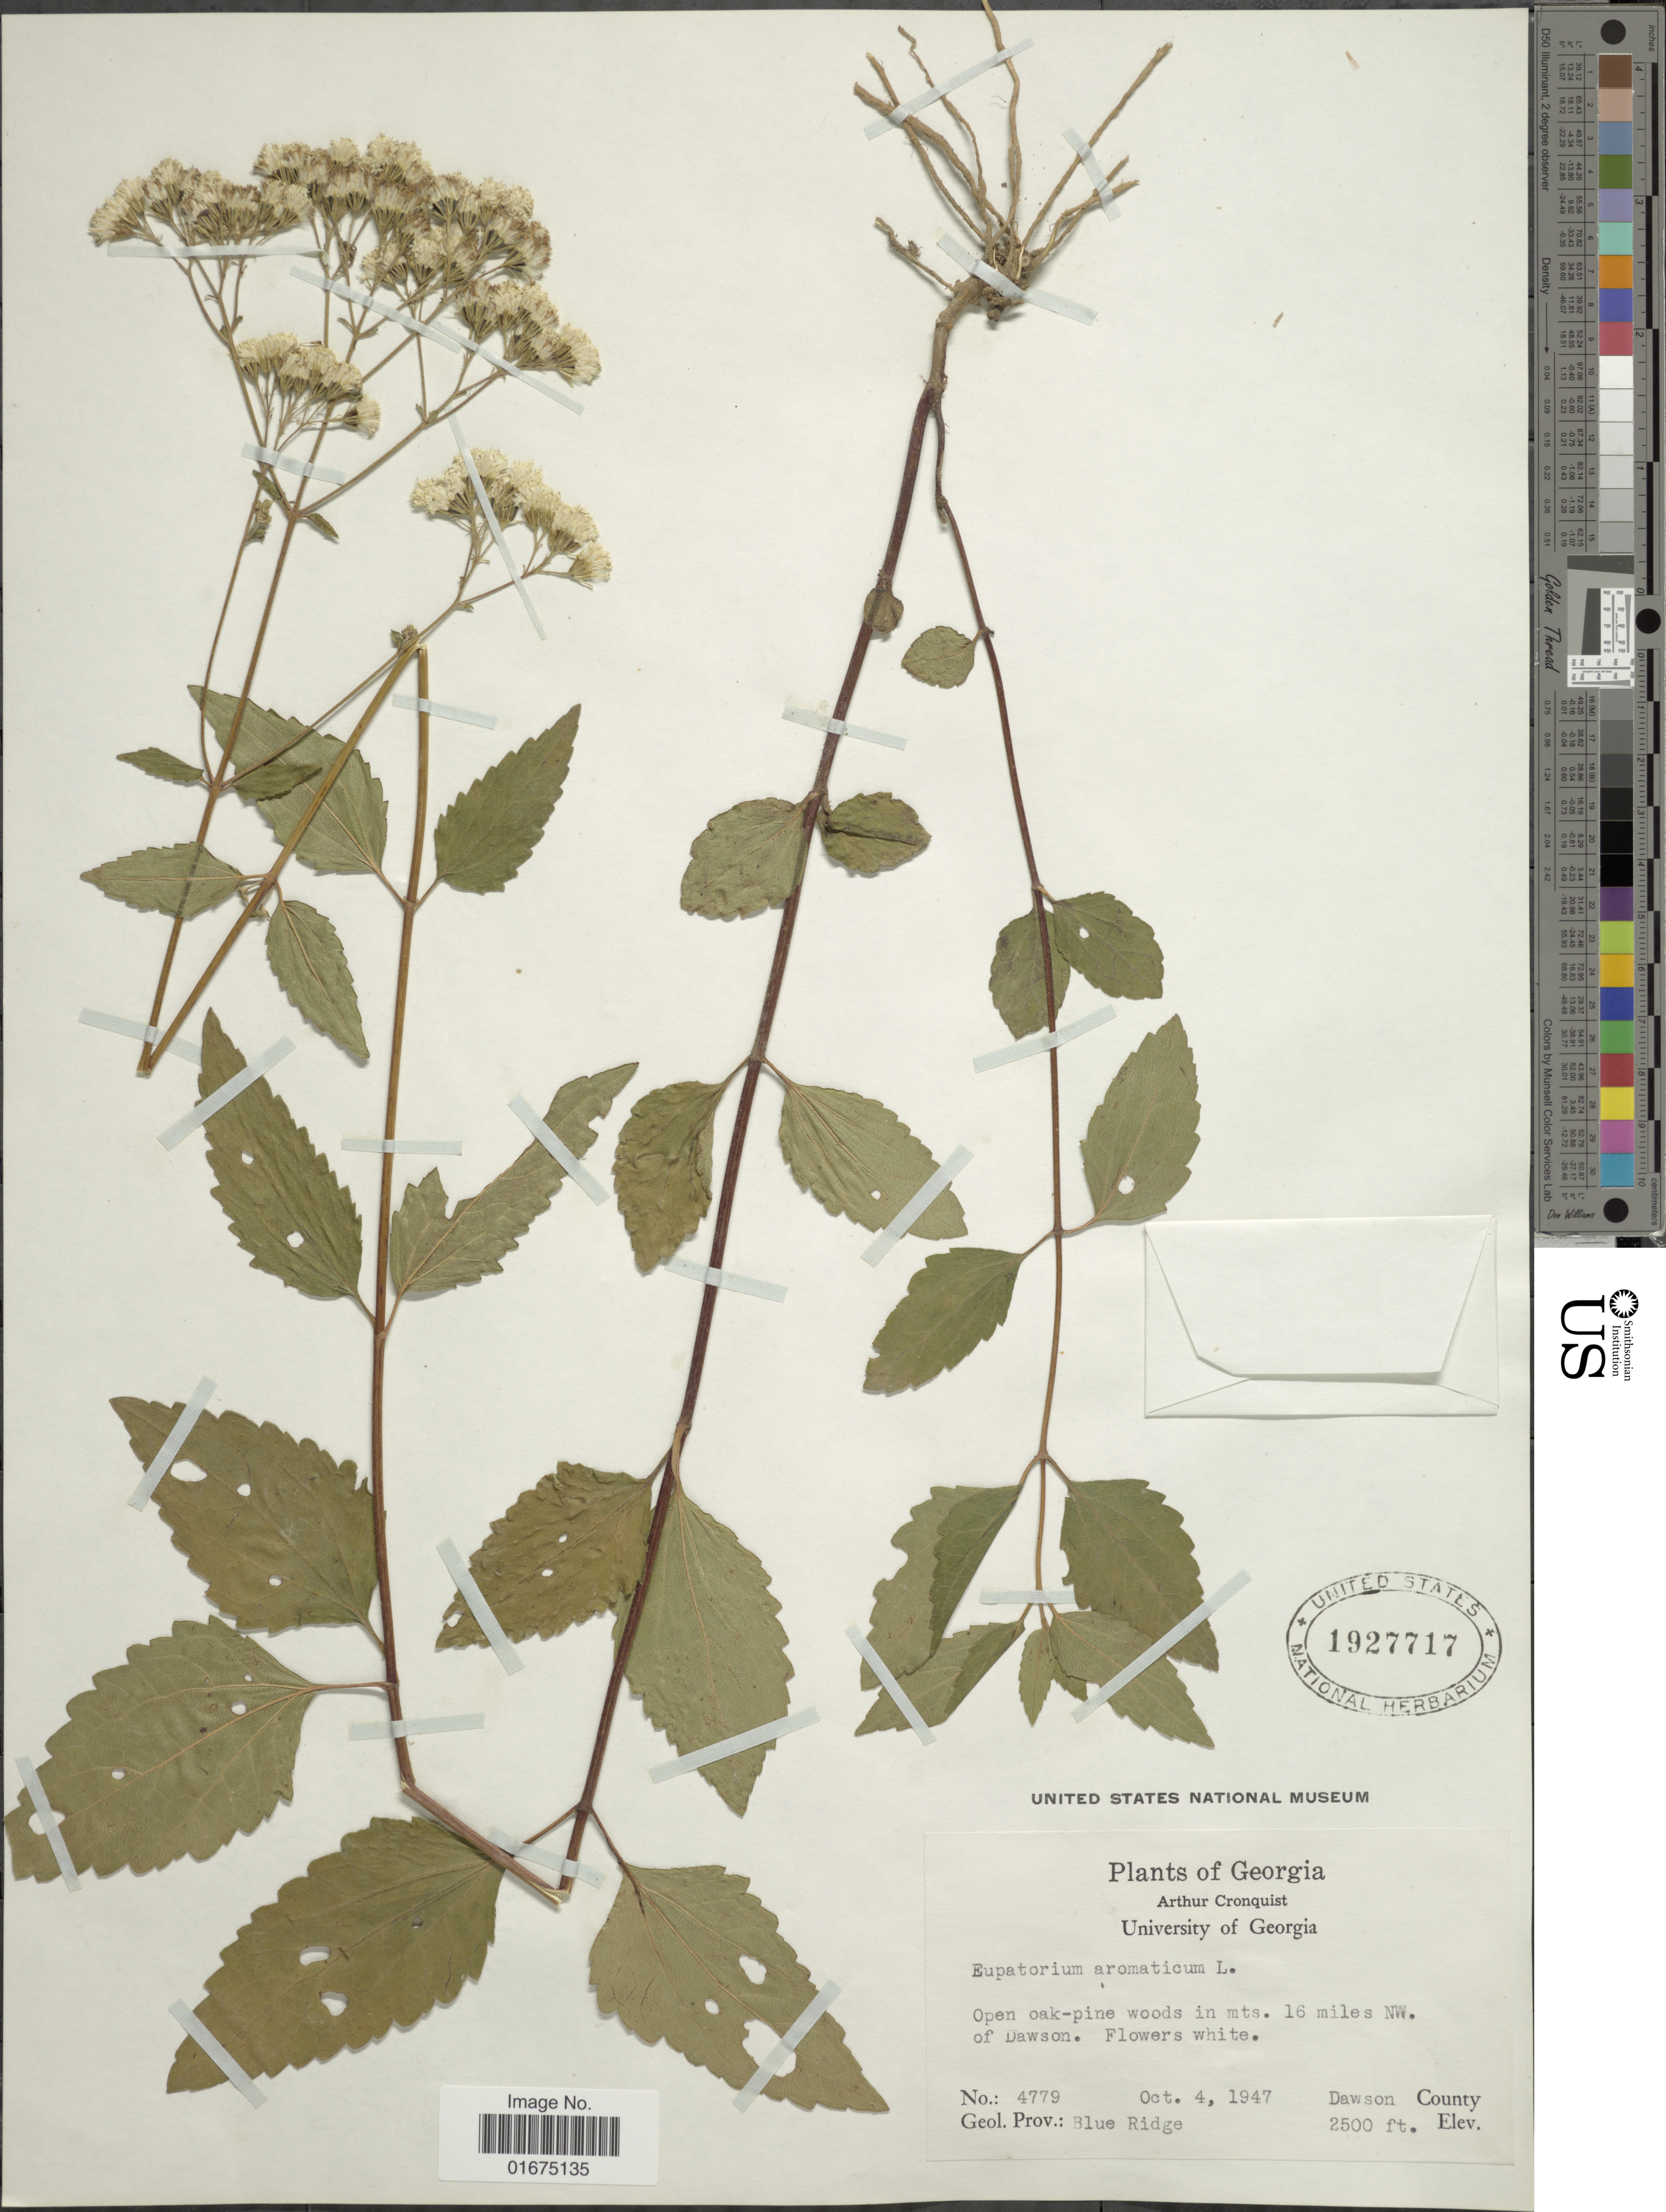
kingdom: Plantae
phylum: Tracheophyta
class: Magnoliopsida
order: Asterales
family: Asteraceae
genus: Ageratina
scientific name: Ageratina aromatica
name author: (L.) Spach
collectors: A. J. Cronquist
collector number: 4779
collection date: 1947-10-04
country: United States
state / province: Georgia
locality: Open oak-pine woods in mts. 16 miles NW. of Dawson, Dawson County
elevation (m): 762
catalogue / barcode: US 1927717